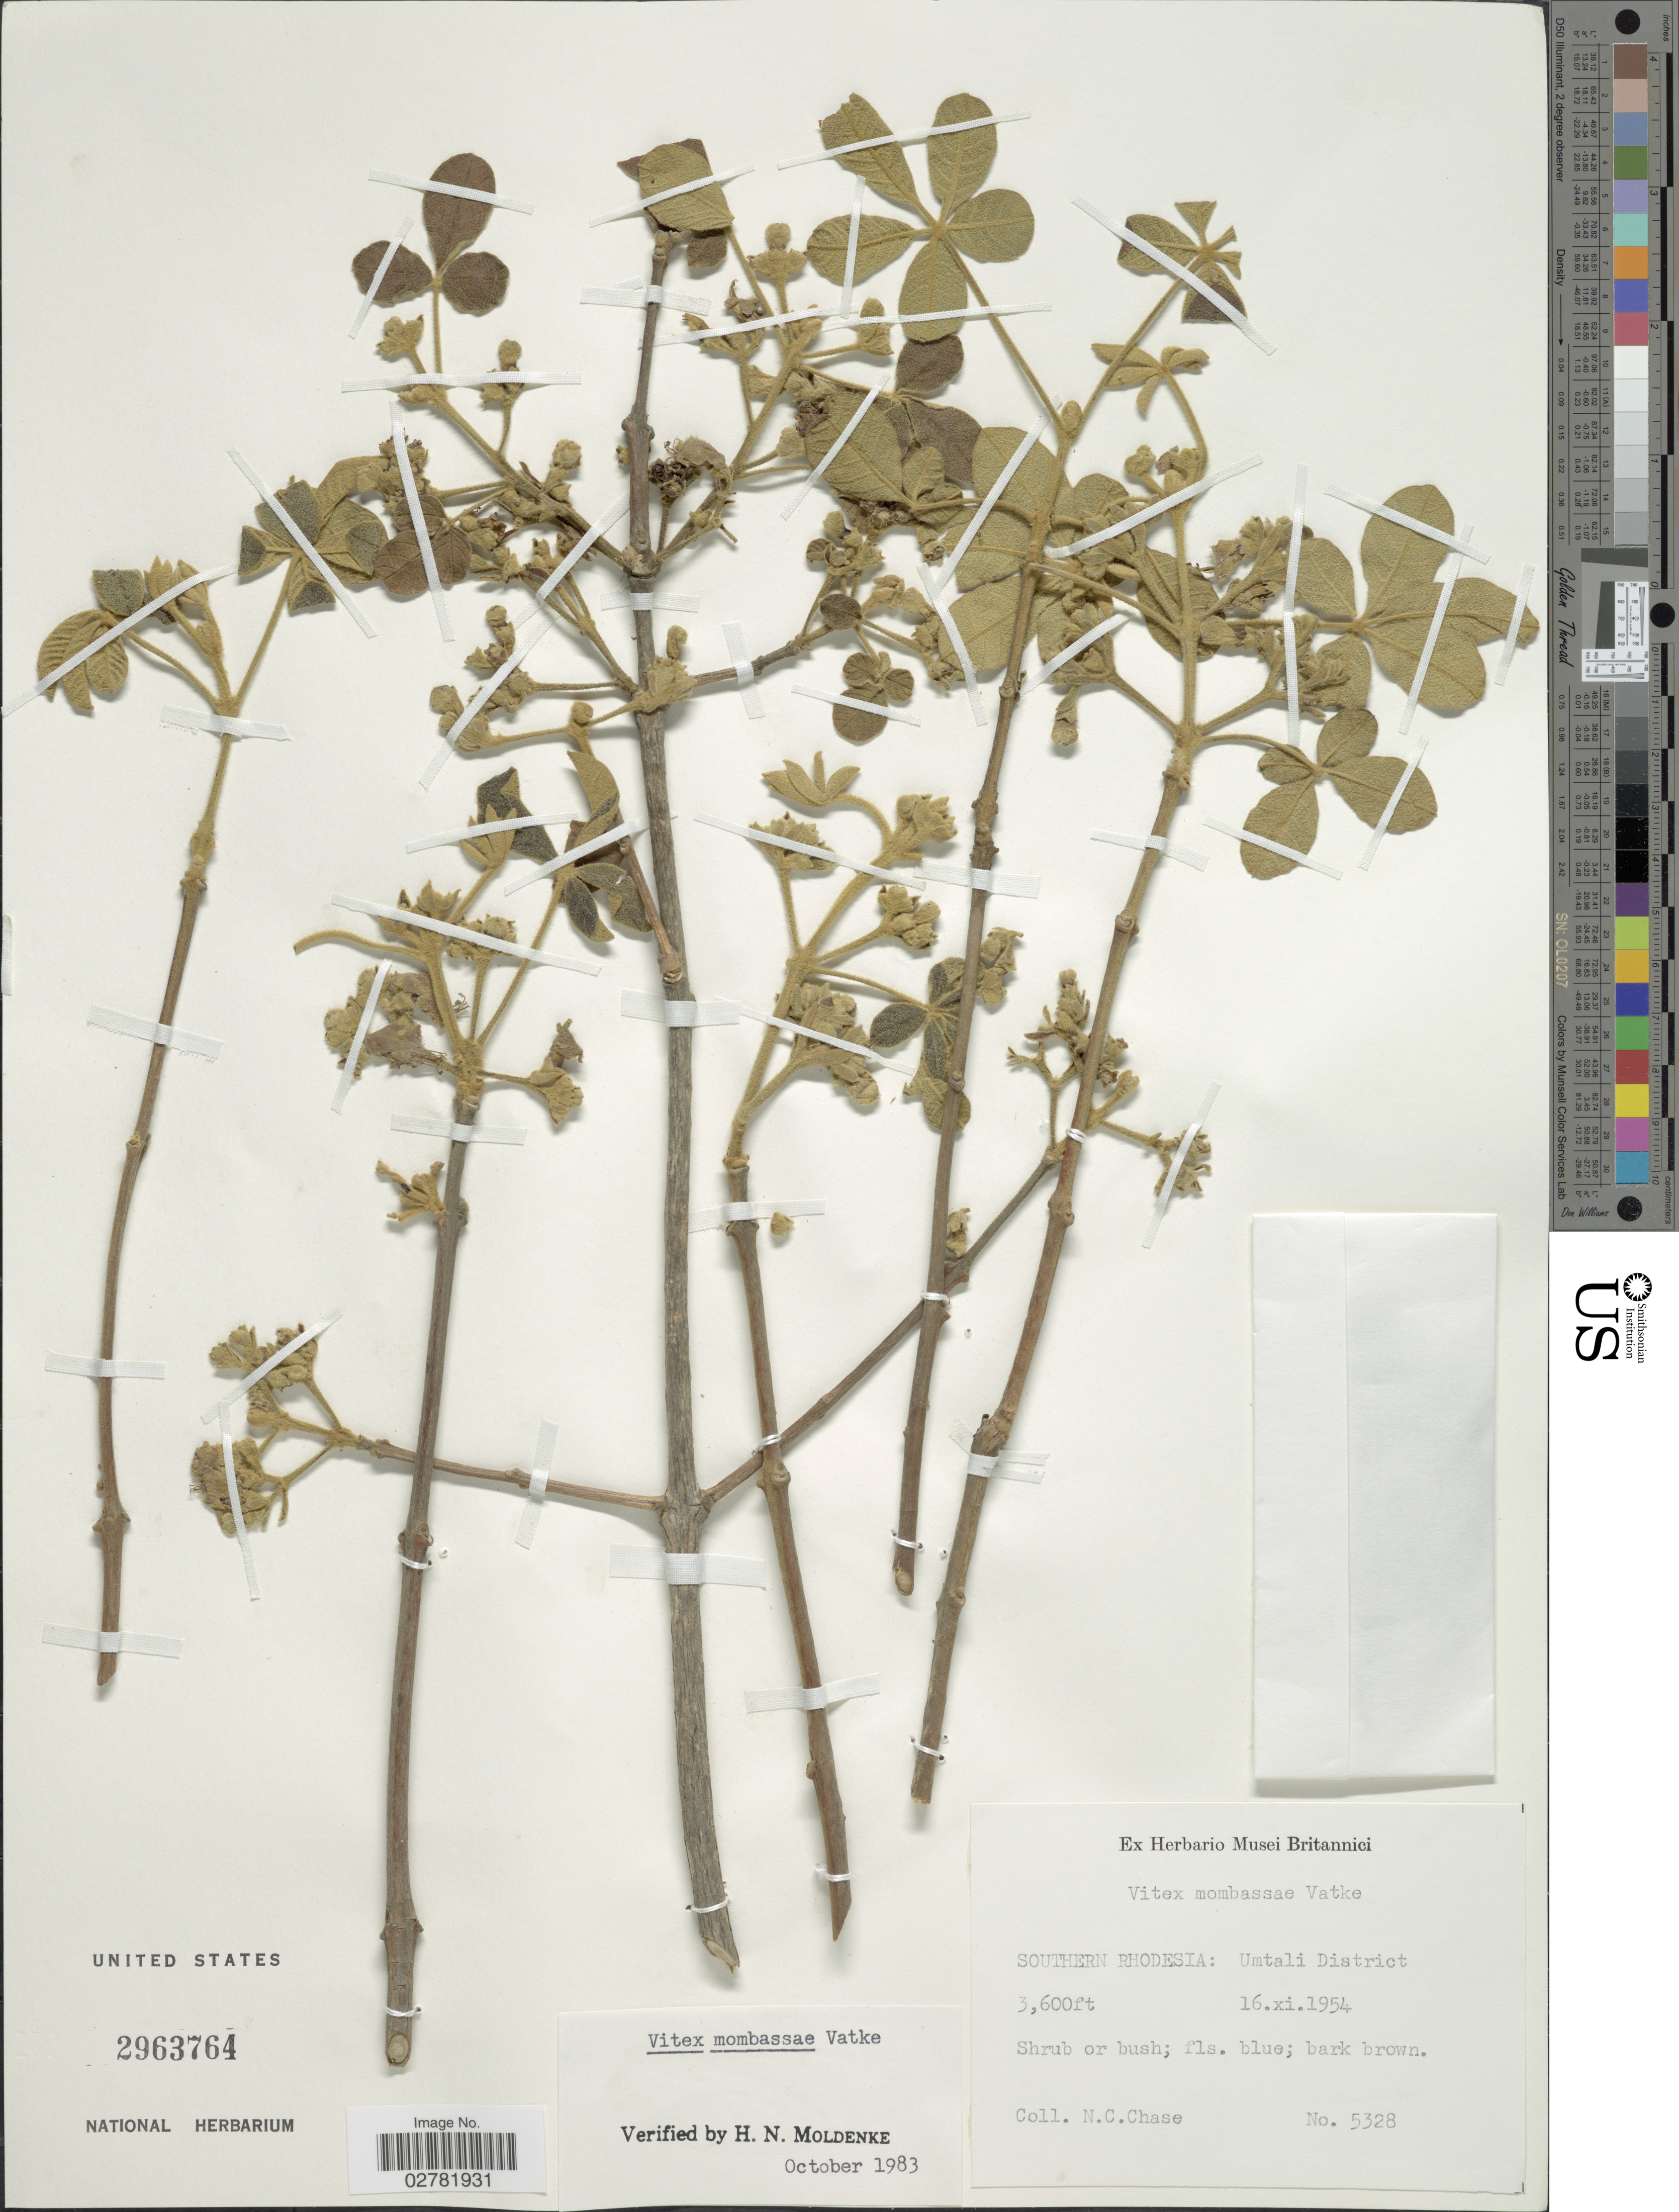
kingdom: Plantae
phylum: Tracheophyta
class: Magnoliopsida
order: Lamiales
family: Lamiaceae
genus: Vitex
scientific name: Vitex mombassae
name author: Vatke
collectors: N. C. Chase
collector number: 5328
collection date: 1954-11-16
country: Zimbabwe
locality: Southern Rhodesia: Umtali District.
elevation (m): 1097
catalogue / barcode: US 2963764